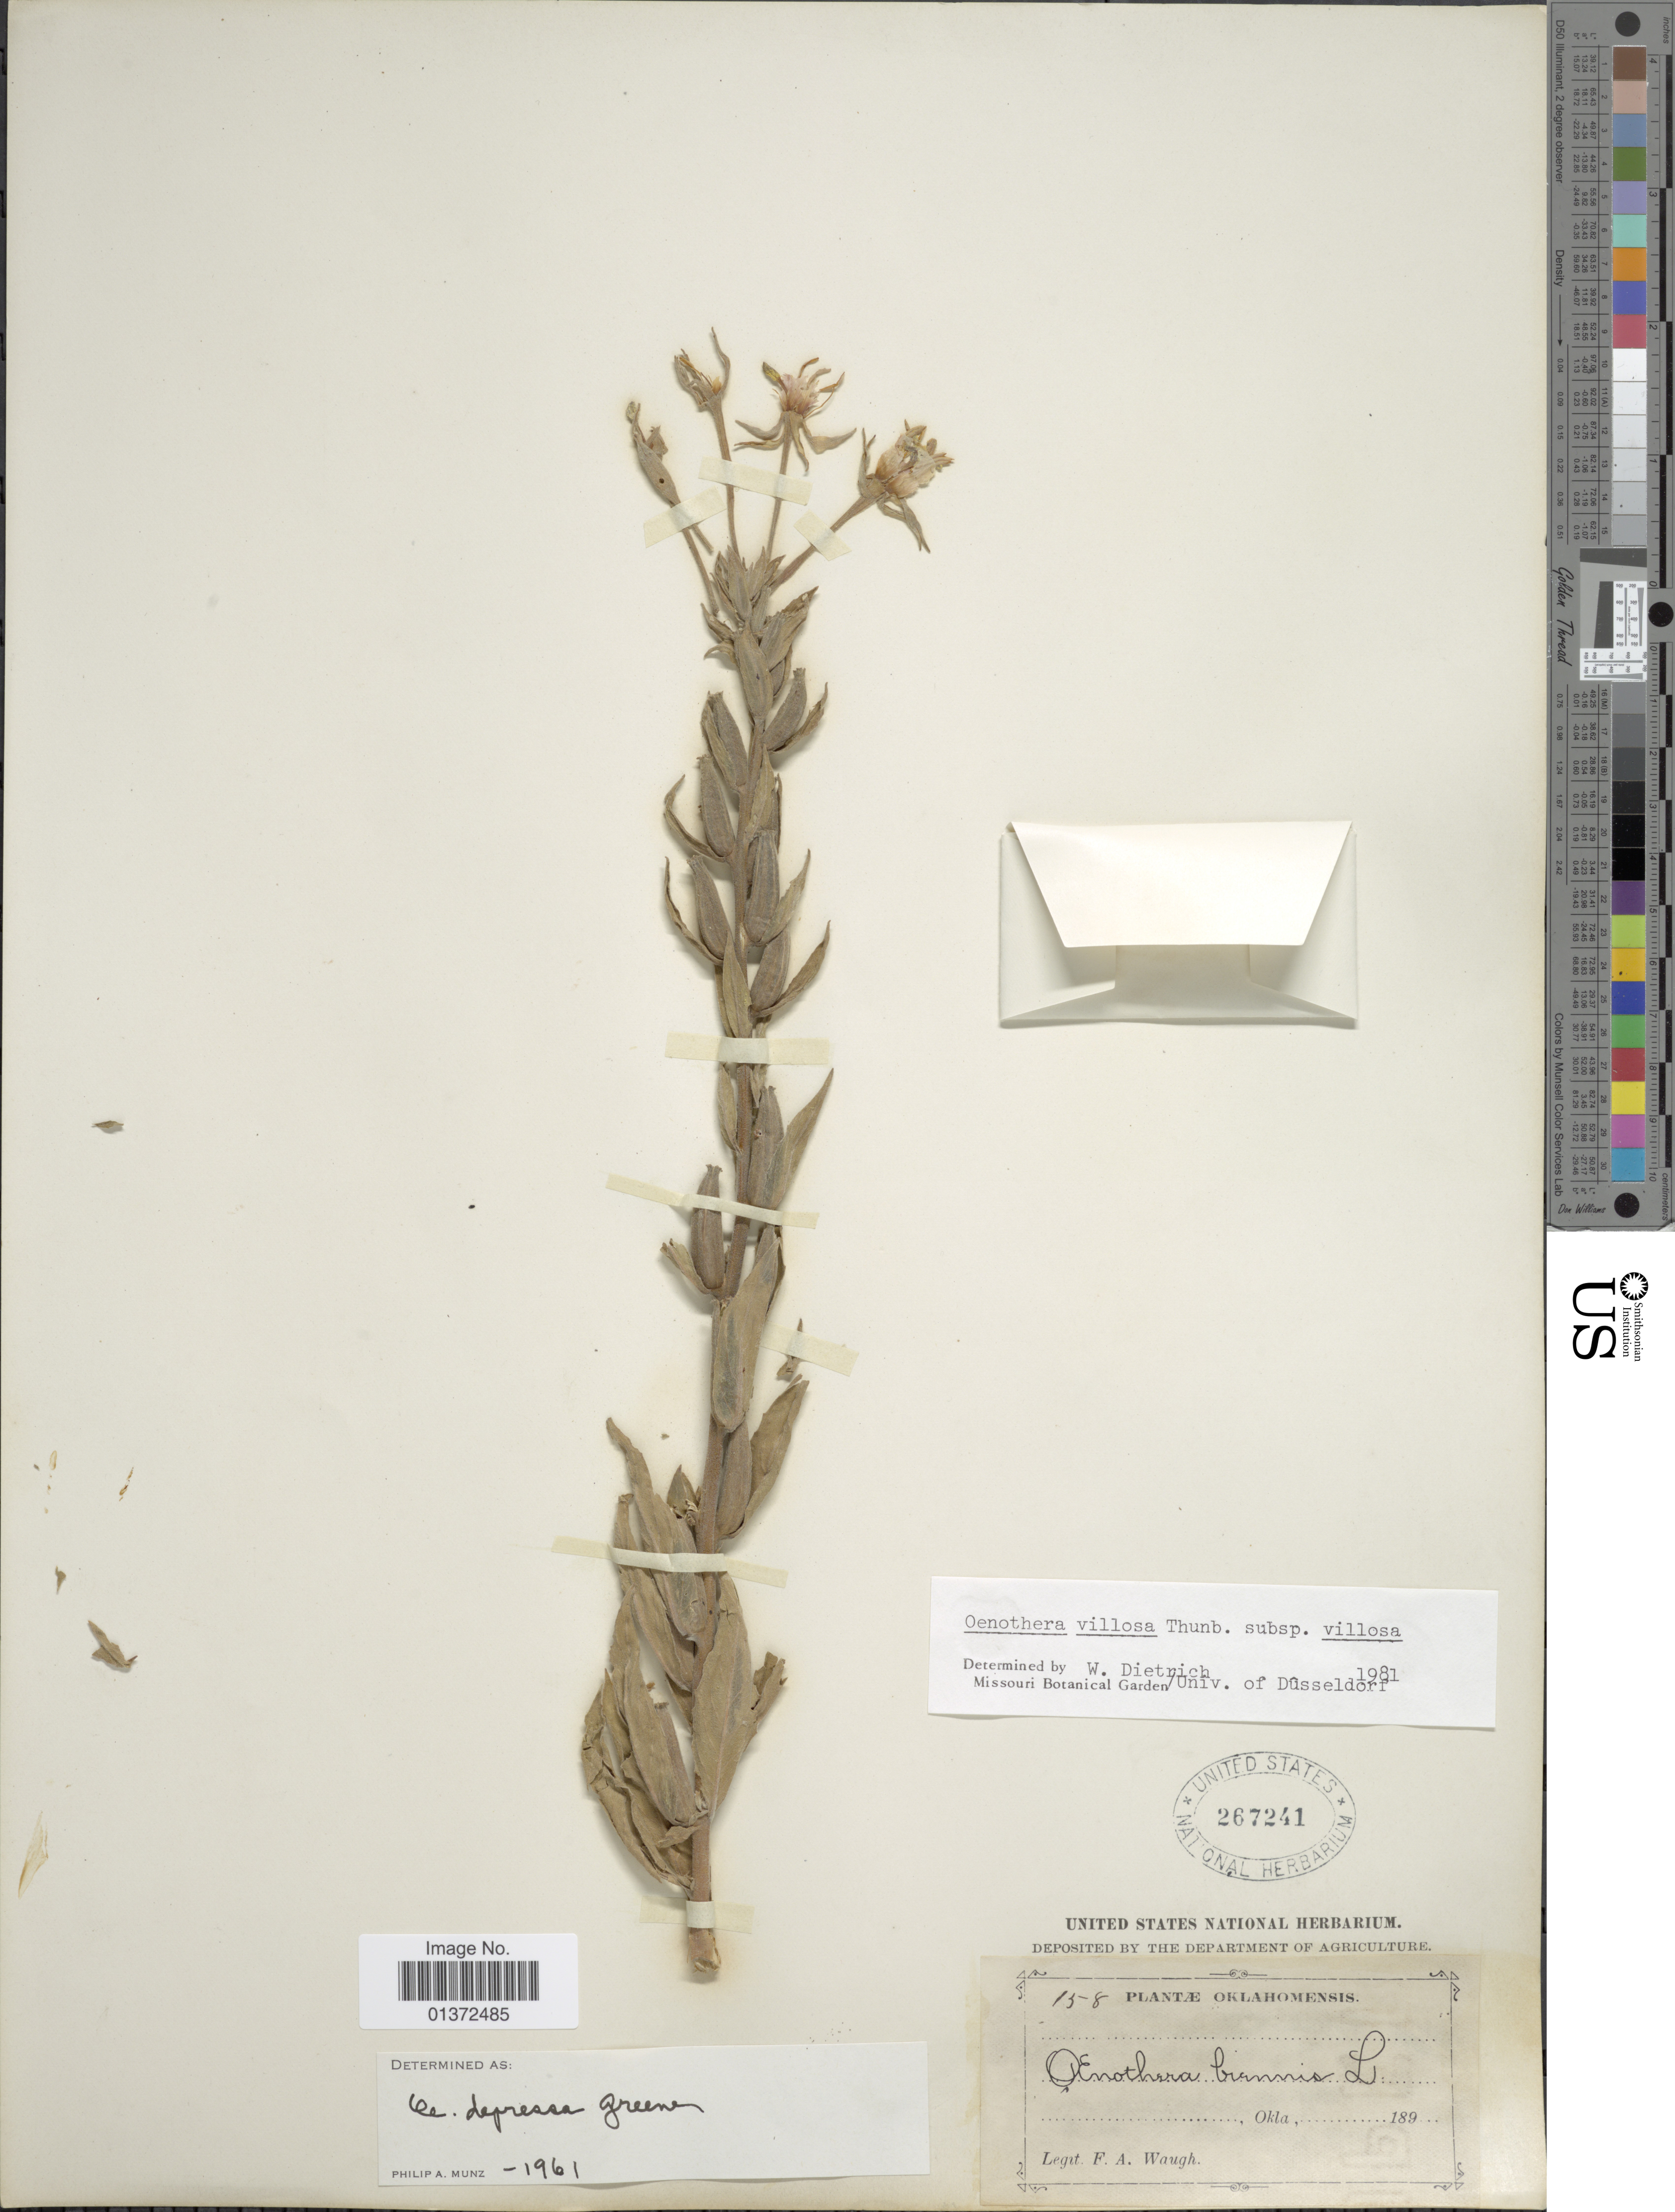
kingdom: Plantae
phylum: Tracheophyta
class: Magnoliopsida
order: Myrtales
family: Onagraceae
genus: Oenothera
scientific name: Oenothera villosa subsp. villosa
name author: Thunb.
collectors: F. Waugh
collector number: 158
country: United States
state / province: Oklahoma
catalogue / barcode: US 267241